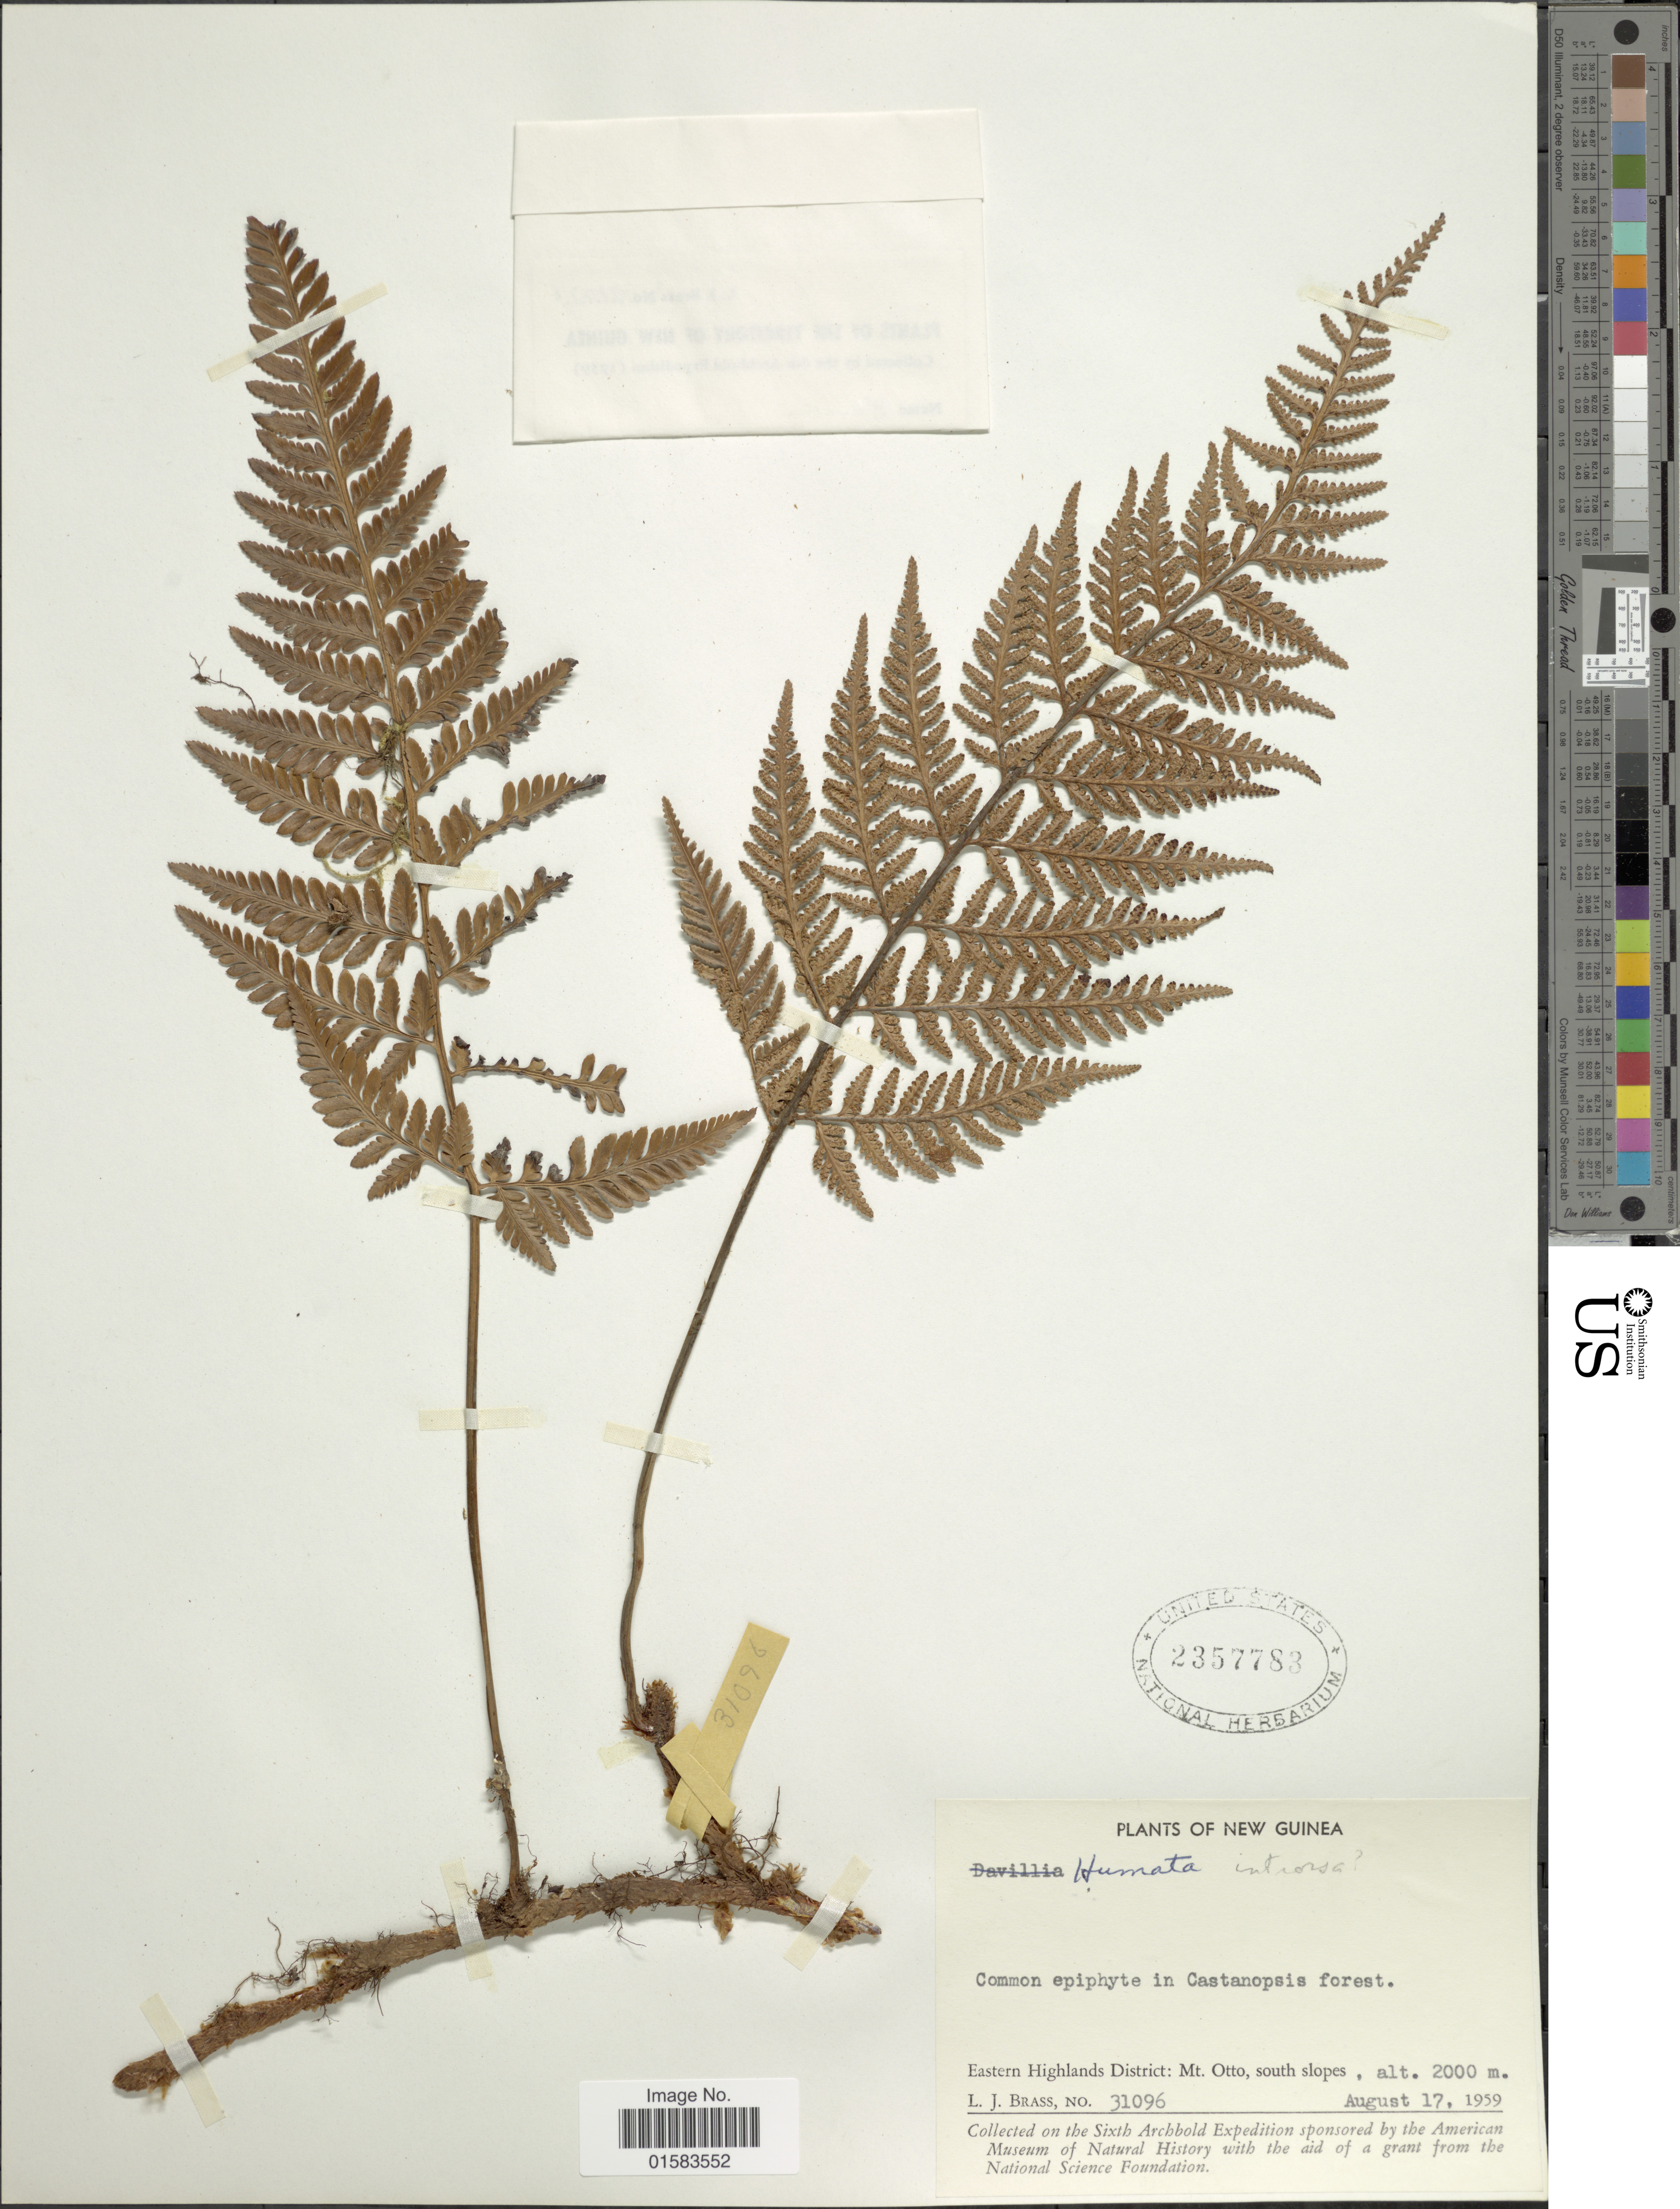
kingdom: Plantae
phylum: Tracheophyta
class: Polypodiopsida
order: Polypodiales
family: Davalliaceae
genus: Davallia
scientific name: Davallia sp.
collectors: L. J. Brass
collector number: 31096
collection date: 1959-09-17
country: Papua New Guinea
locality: New Guinea, Eastern Highlands District: Mt. Otto, south slopes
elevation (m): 2000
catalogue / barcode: US 2357783